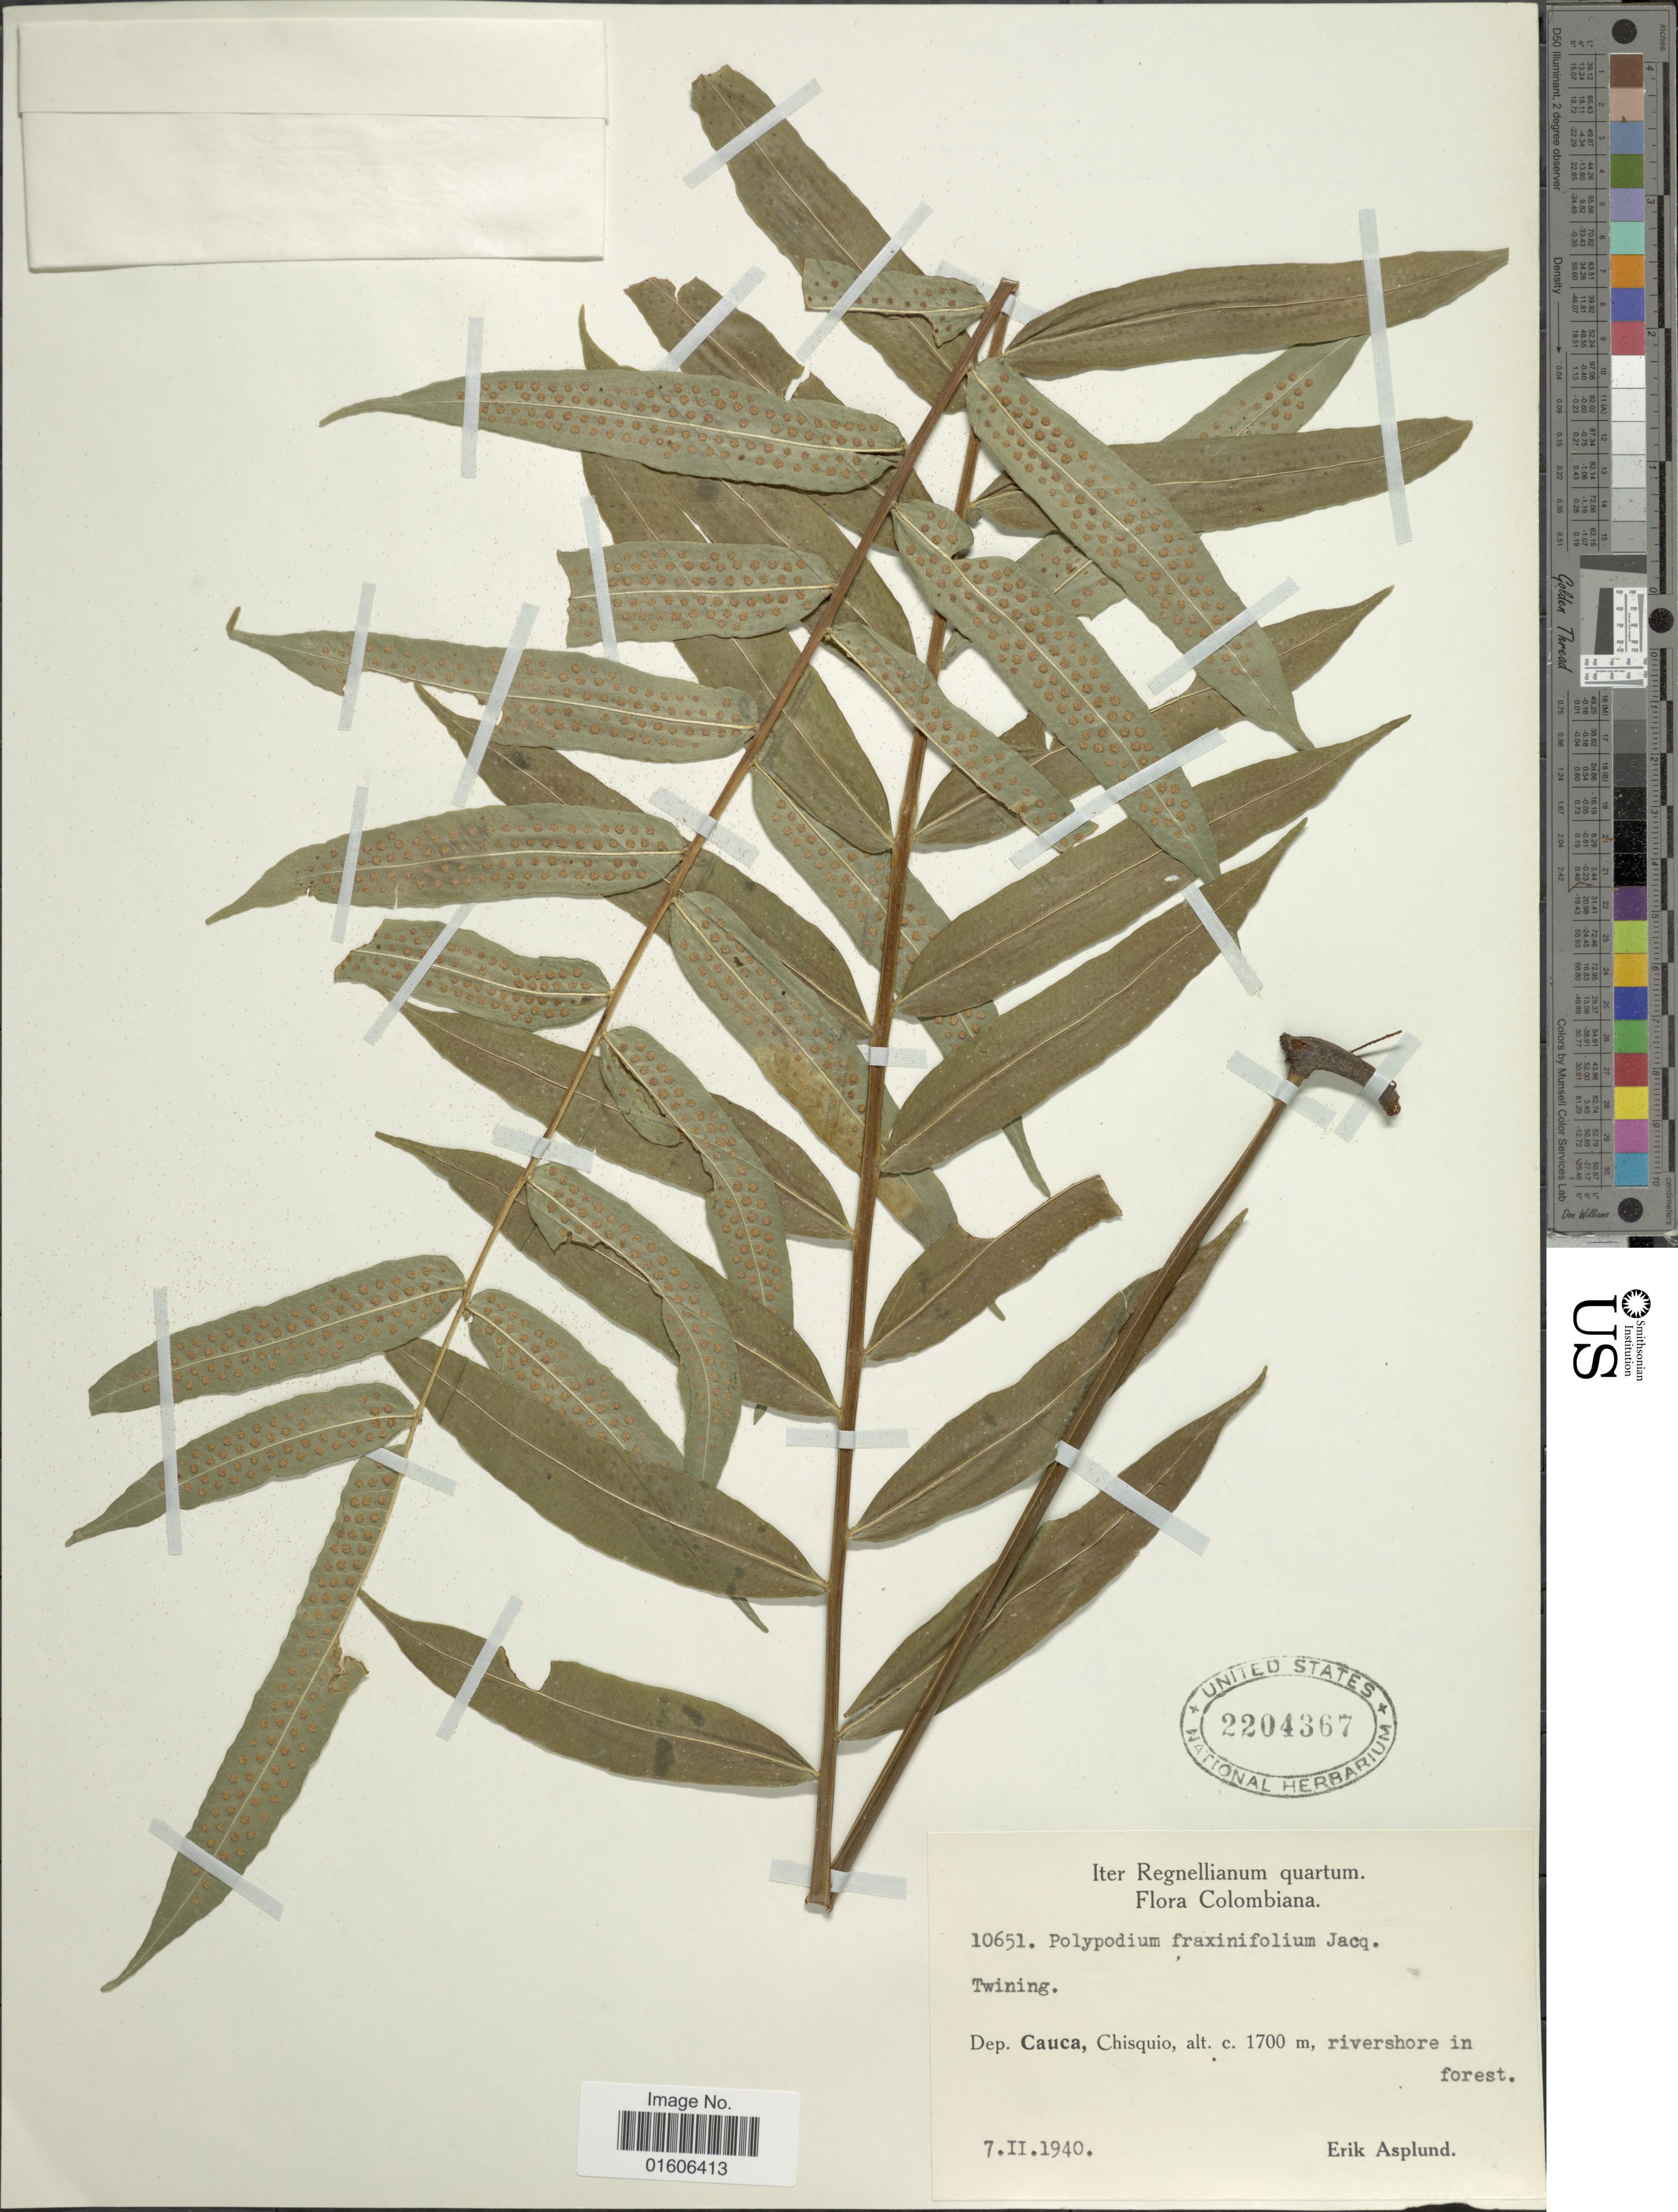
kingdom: Plantae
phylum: Tracheophyta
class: Polypodiopsida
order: Polypodiales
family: Polypodiaceae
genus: Serpocaulon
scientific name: Serpocaulon fraxinifolium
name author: (Jacq.) A.R. Sm.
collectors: E. Asplund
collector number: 10651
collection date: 1940-02-07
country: Colombia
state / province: Cauca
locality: Dep. Cauca, Chisquio.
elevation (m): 1700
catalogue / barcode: US 2204367